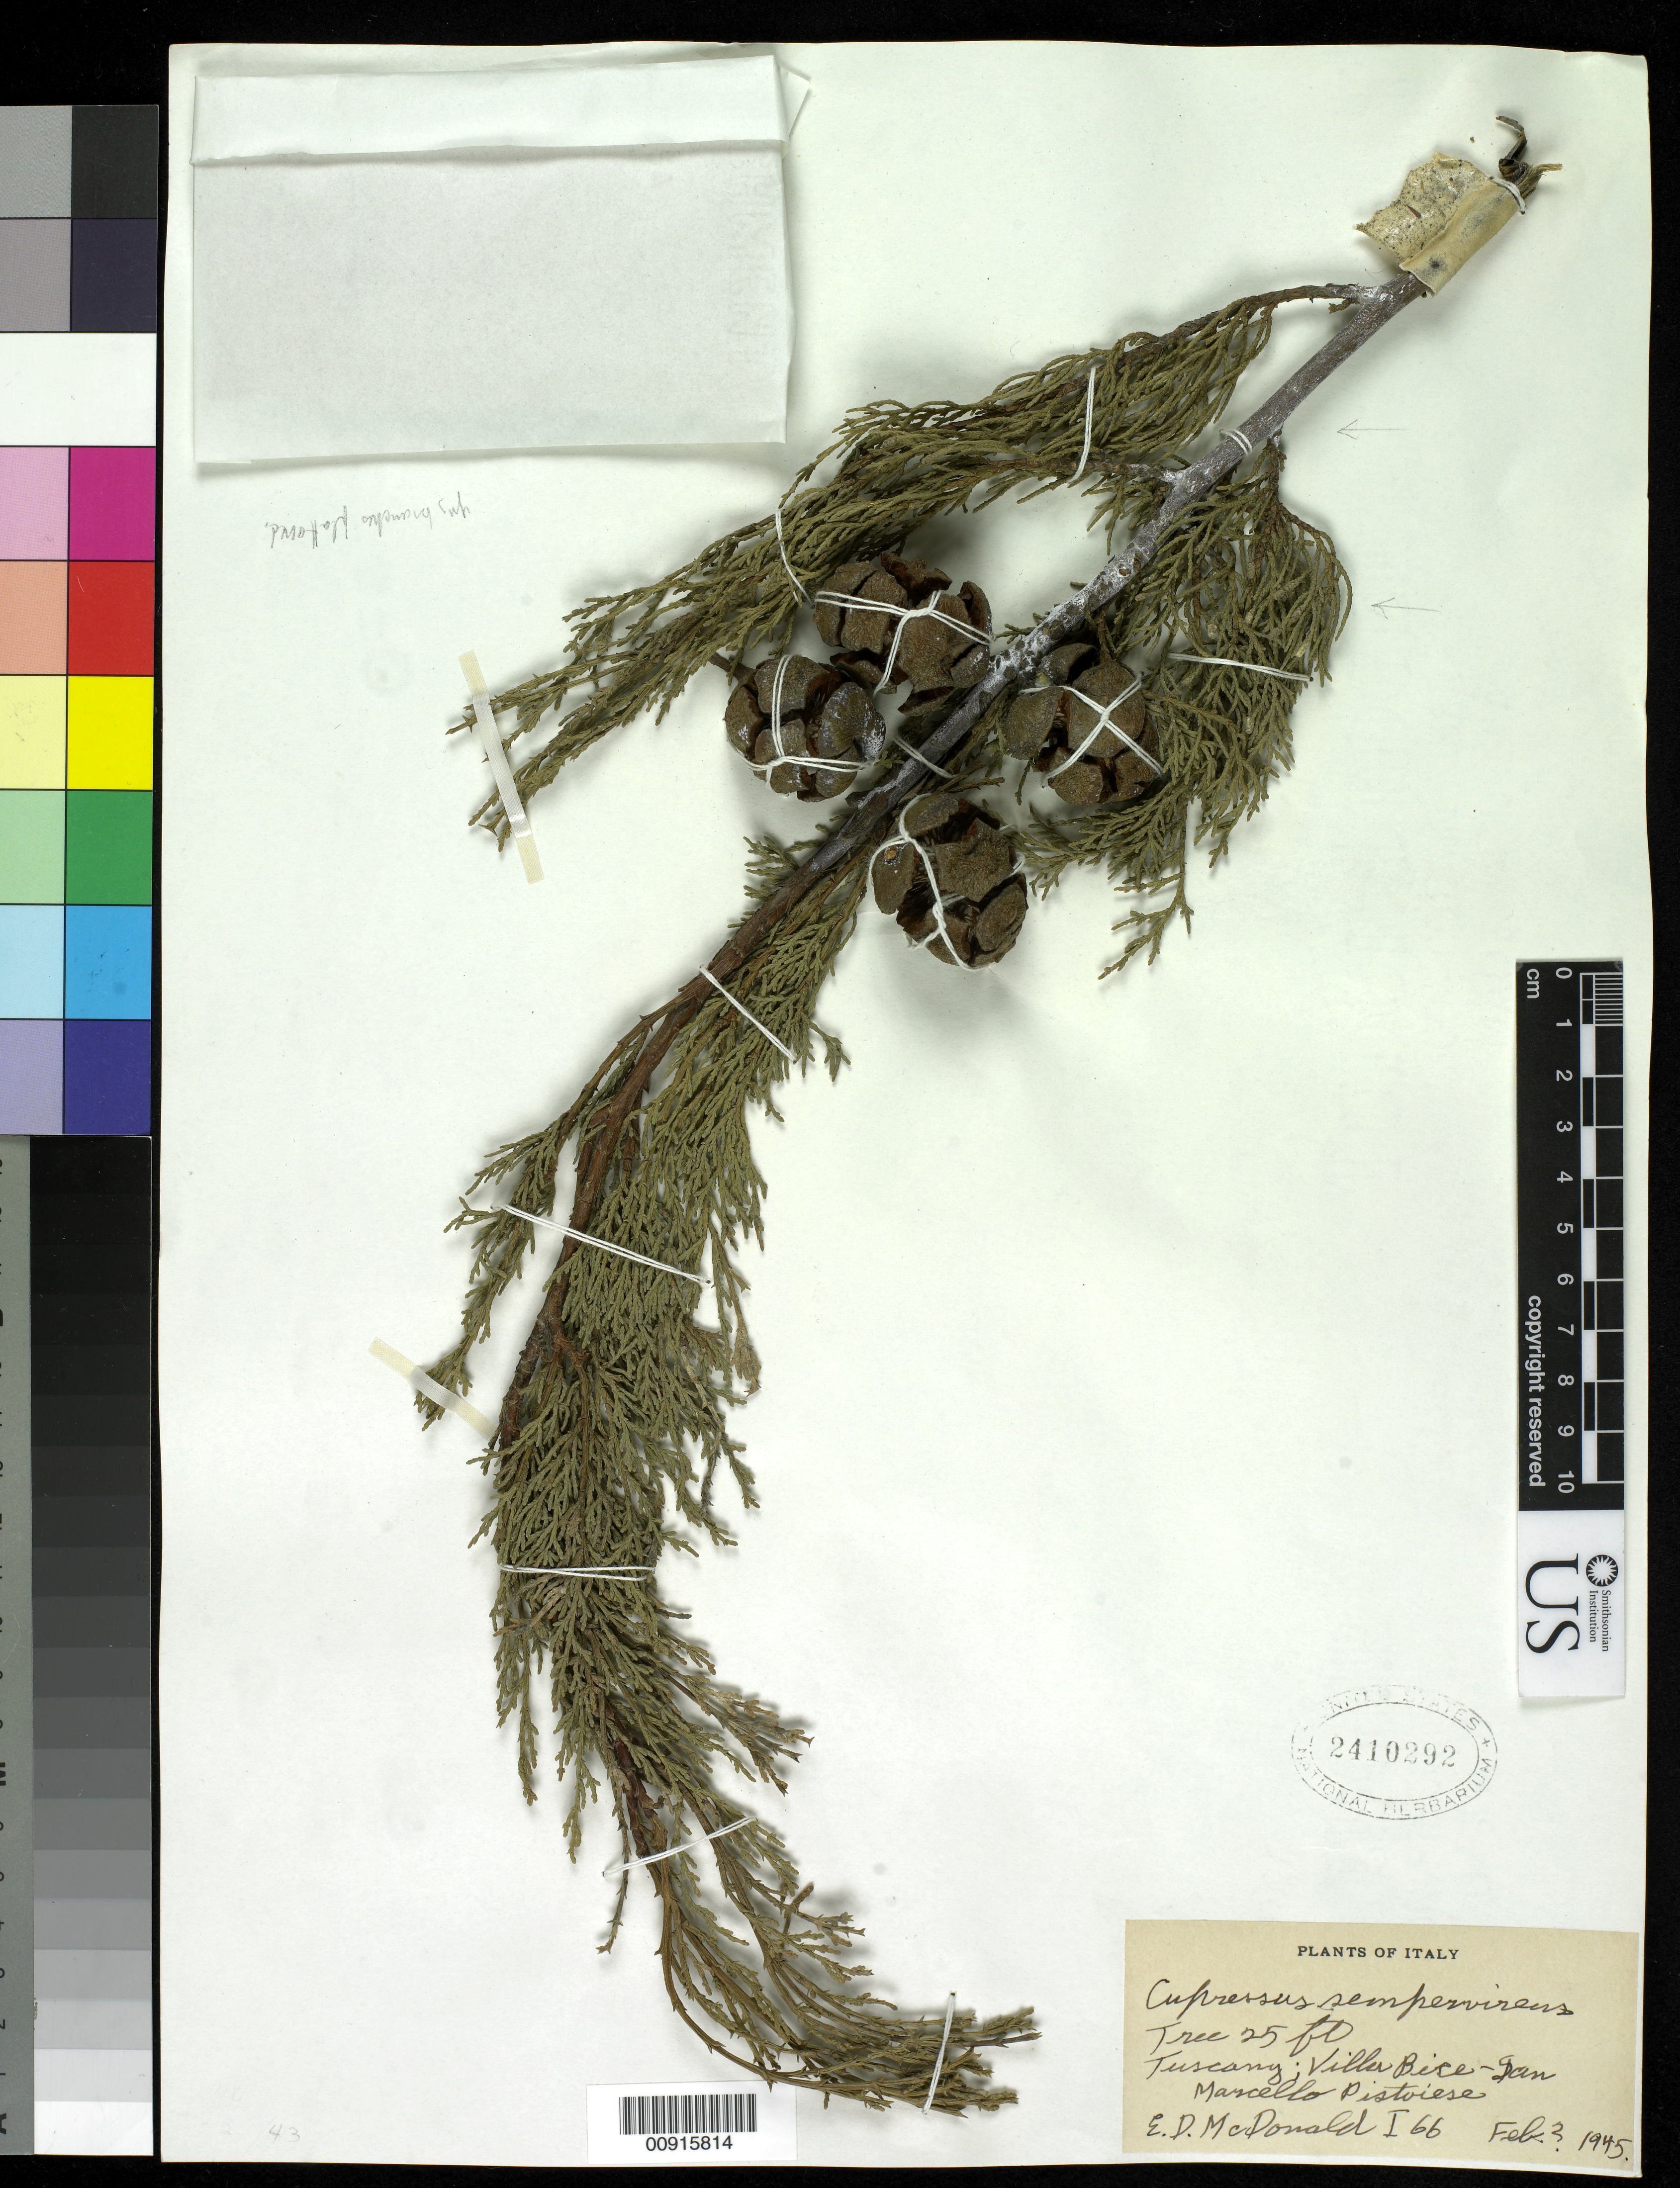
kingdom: Plantae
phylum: Tracheophyta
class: Pinopsida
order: Pinales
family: Cupressaceae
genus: Cupressus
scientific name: Cupressus sempervirens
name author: L.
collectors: E. D. McDonald Jr.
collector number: I66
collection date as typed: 03 Feb 1945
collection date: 1945-02-03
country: Italy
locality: Tuscany; Villa Bice-San Marcello Pistoiese.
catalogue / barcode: US 2410292